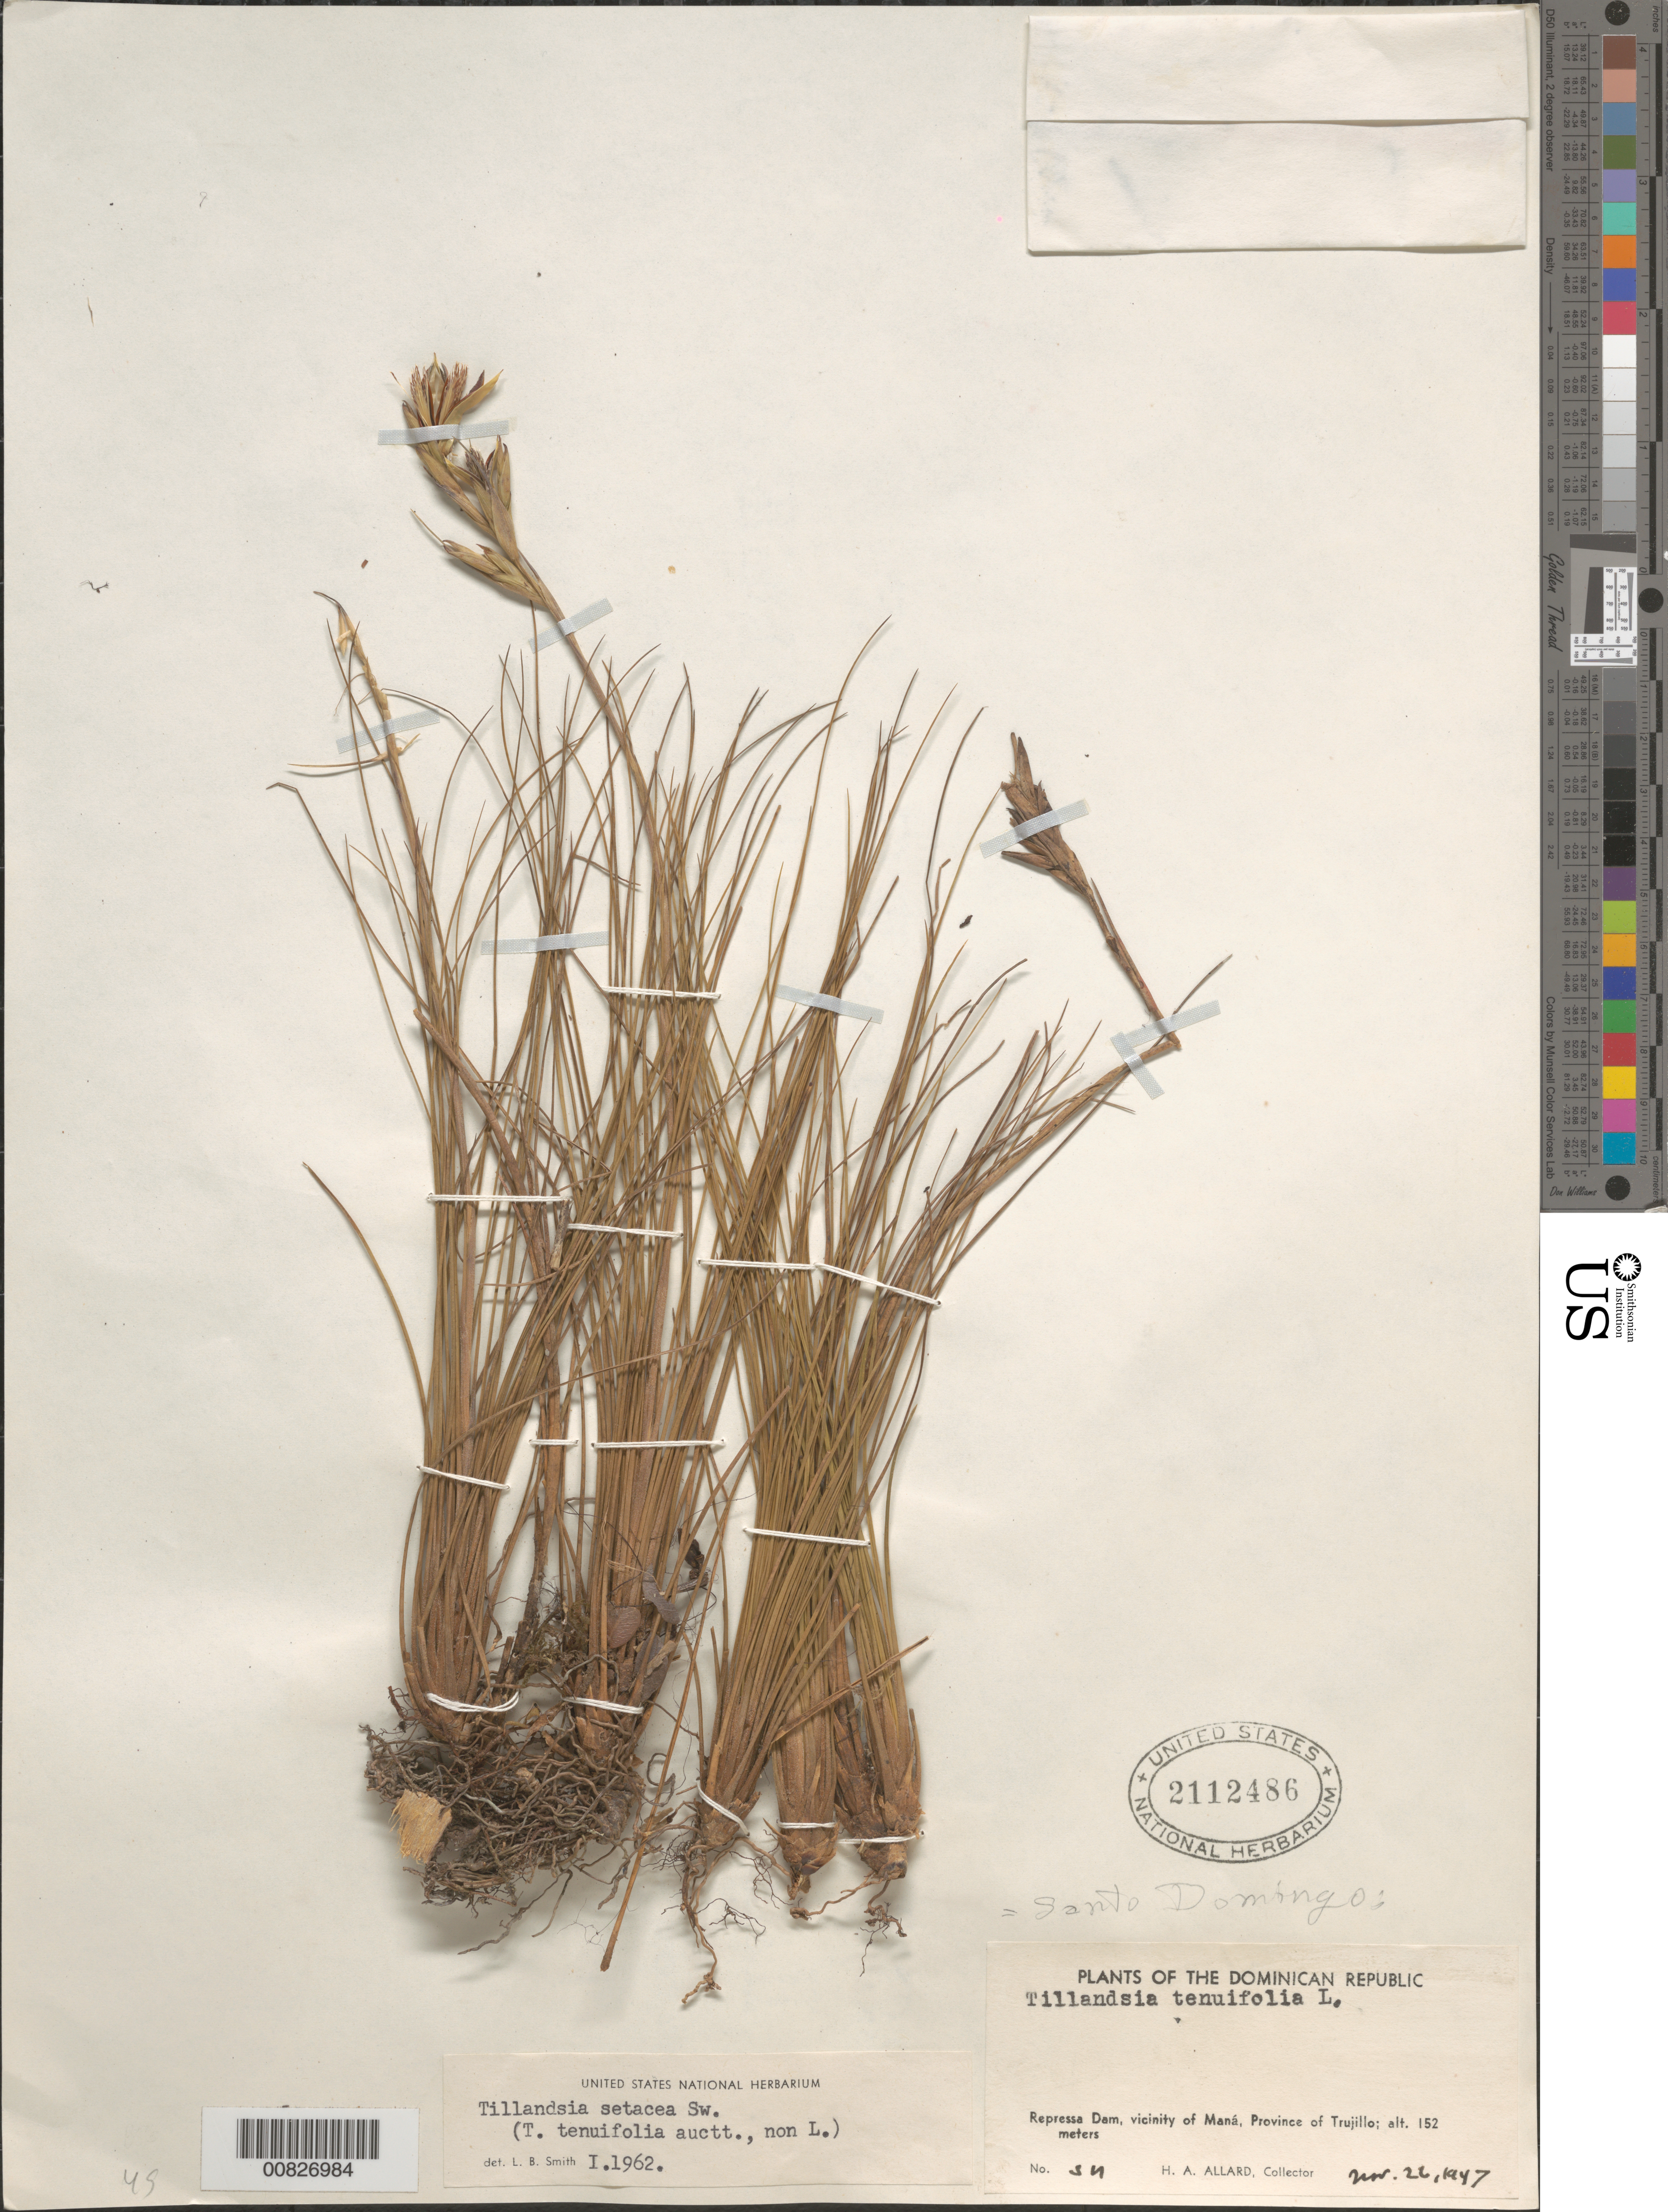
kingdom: Plantae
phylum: Tracheophyta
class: Liliopsida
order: Poales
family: Bromeliaceae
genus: Tillandsia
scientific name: Tillandsia setacea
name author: Sw.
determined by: Smith, Lyman B., (US), NMNH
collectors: H. A. Allard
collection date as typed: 22 Nov 1947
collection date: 1947-11-22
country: Dominican Republic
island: Hispaniola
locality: Repressa Dam, vicinity of Maná, Province of Trujillo.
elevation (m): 152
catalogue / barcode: US 2112486